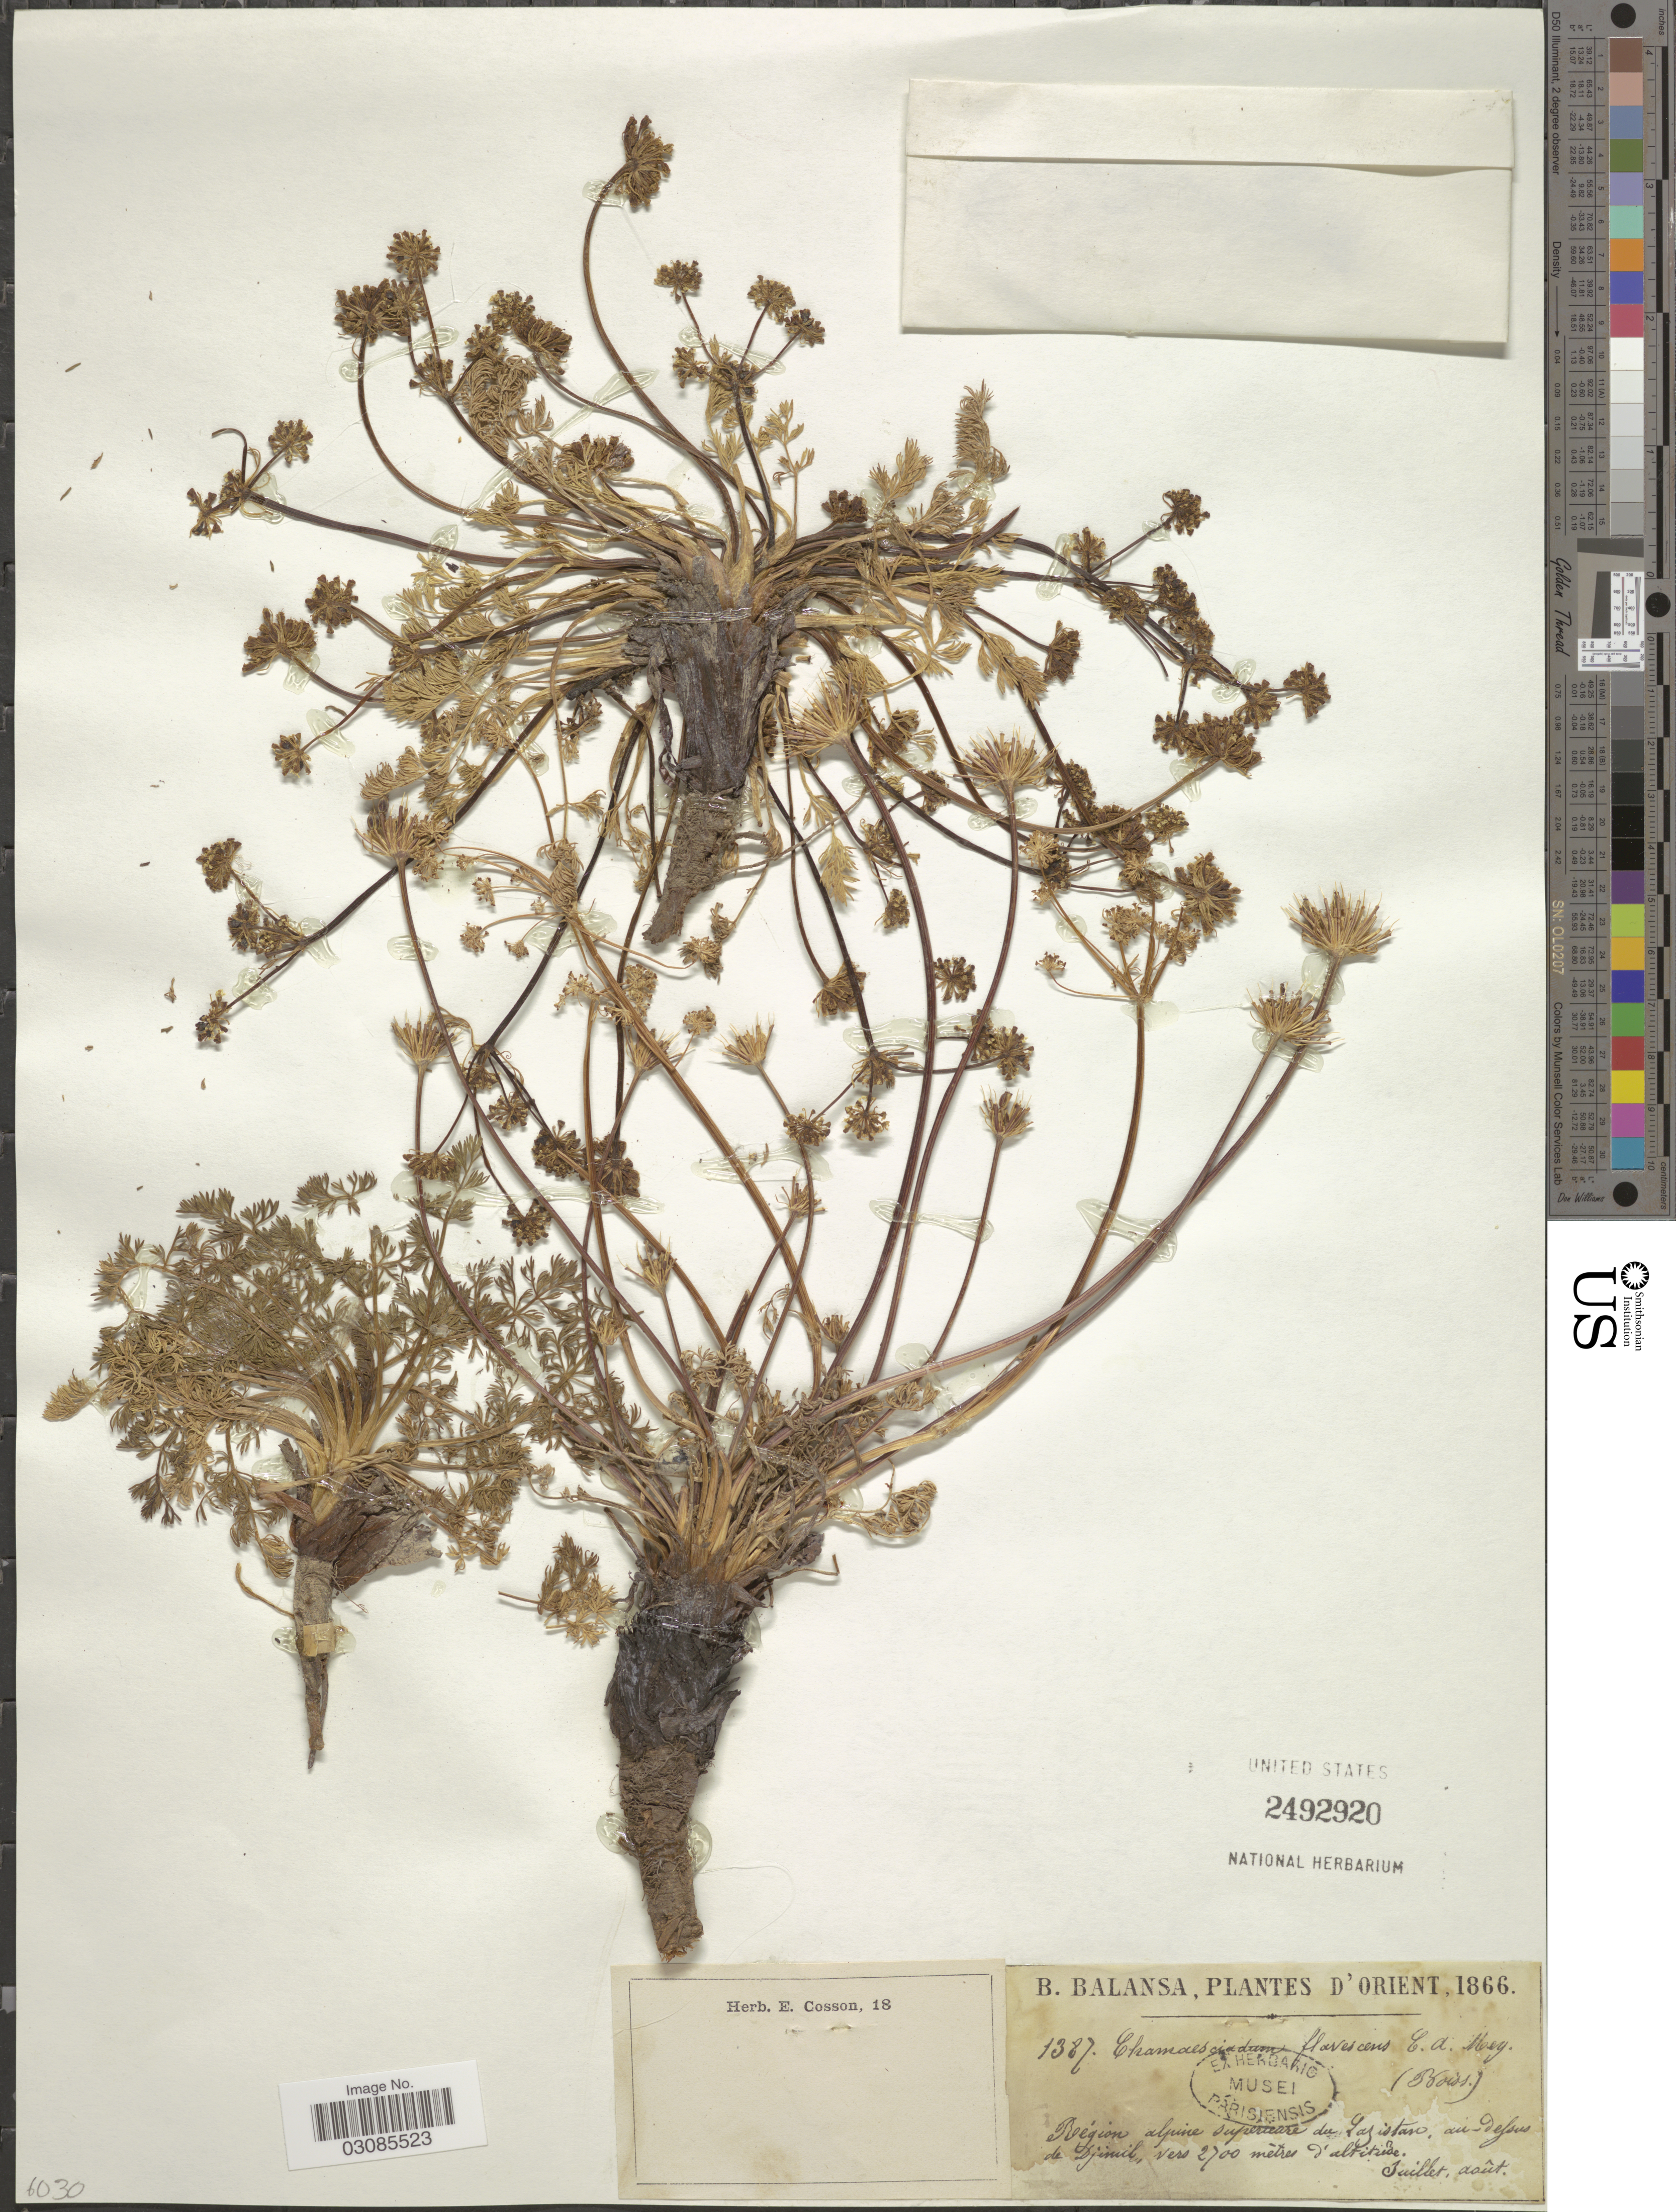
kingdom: Plantae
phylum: Tracheophyta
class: Magnoliopsida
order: Apiales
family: Apiaceae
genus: Chamaesciadium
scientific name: Chamaesciadium flavescens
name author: C.A. Mey.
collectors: B. Balansa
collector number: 1387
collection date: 1866-07/1866-08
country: Turkey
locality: Orient. Région alpine superieure du Lazistan, au-Dessus de Djimil.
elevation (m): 2700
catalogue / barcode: US 2492920